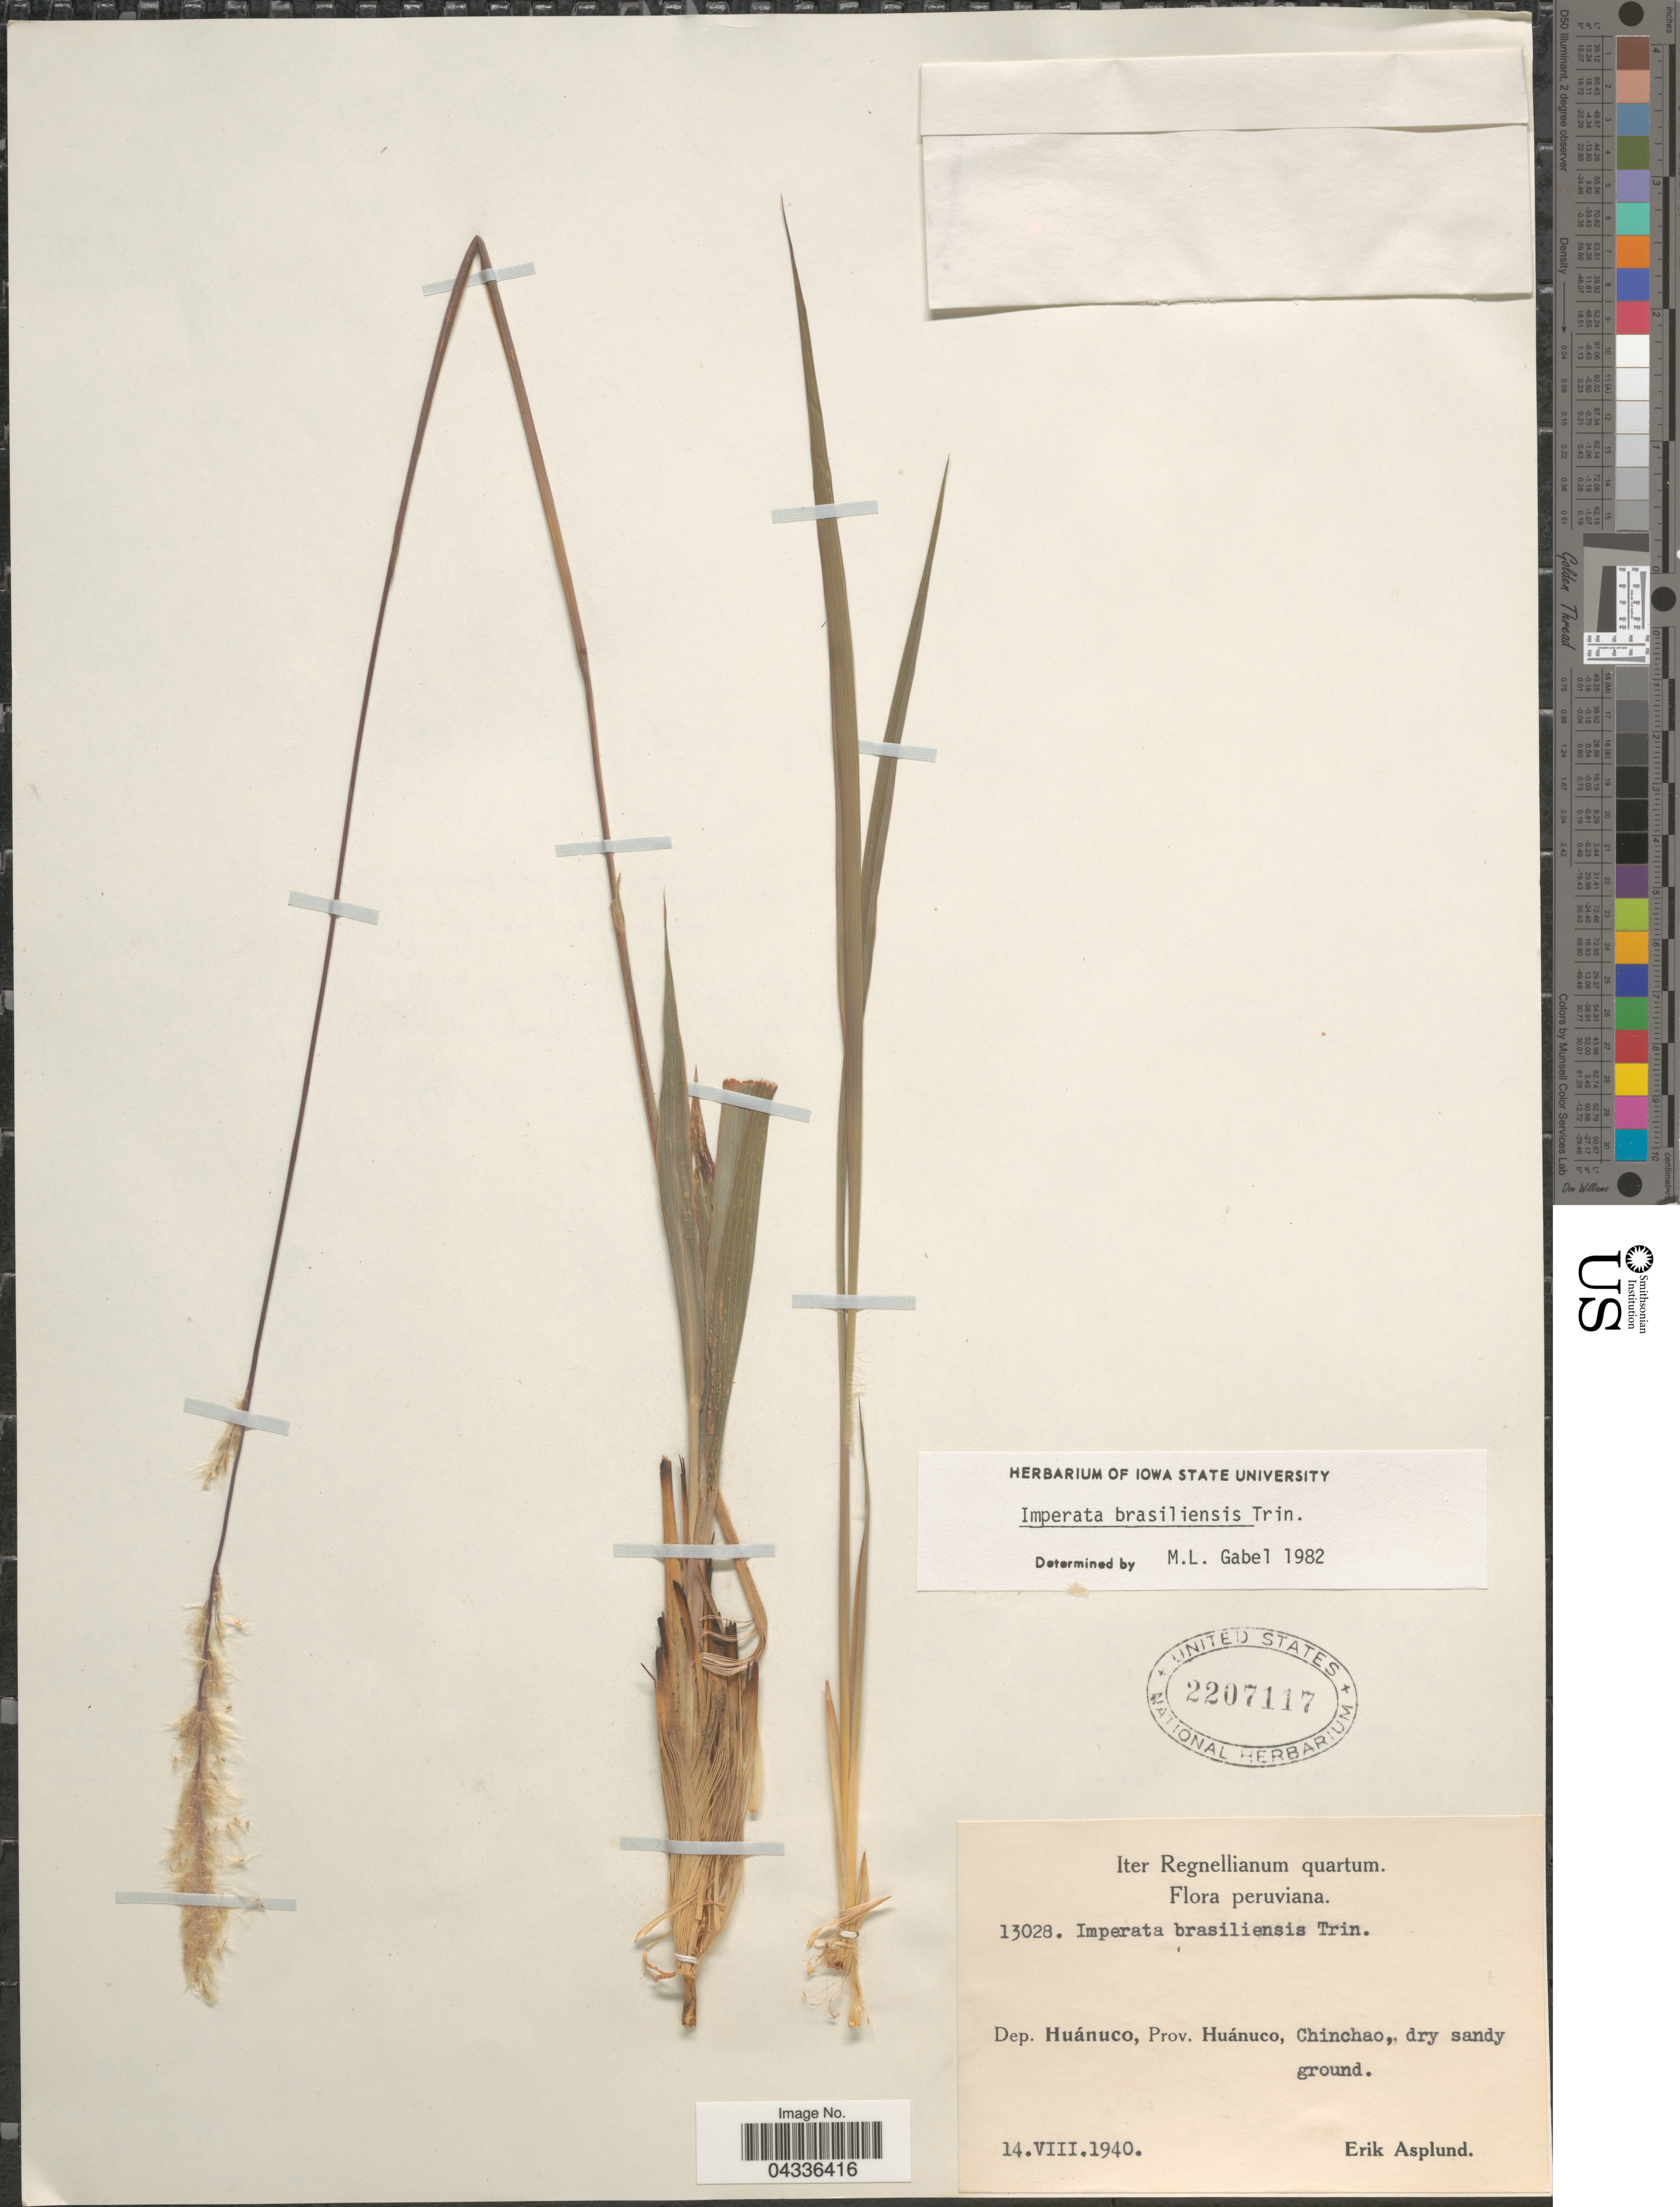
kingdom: Plantae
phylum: Tracheophyta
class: Liliopsida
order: Poales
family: Poaceae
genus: Imperata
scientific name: Imperata brasiliensis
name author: Trin.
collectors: E. Asplund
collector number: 13028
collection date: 1940-08-14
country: Peru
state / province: Huánuco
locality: Iter Regnellianum quartum. Peruviana. Dep. Huánuco, Chinchao, dry sandy ground.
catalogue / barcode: US 2207117